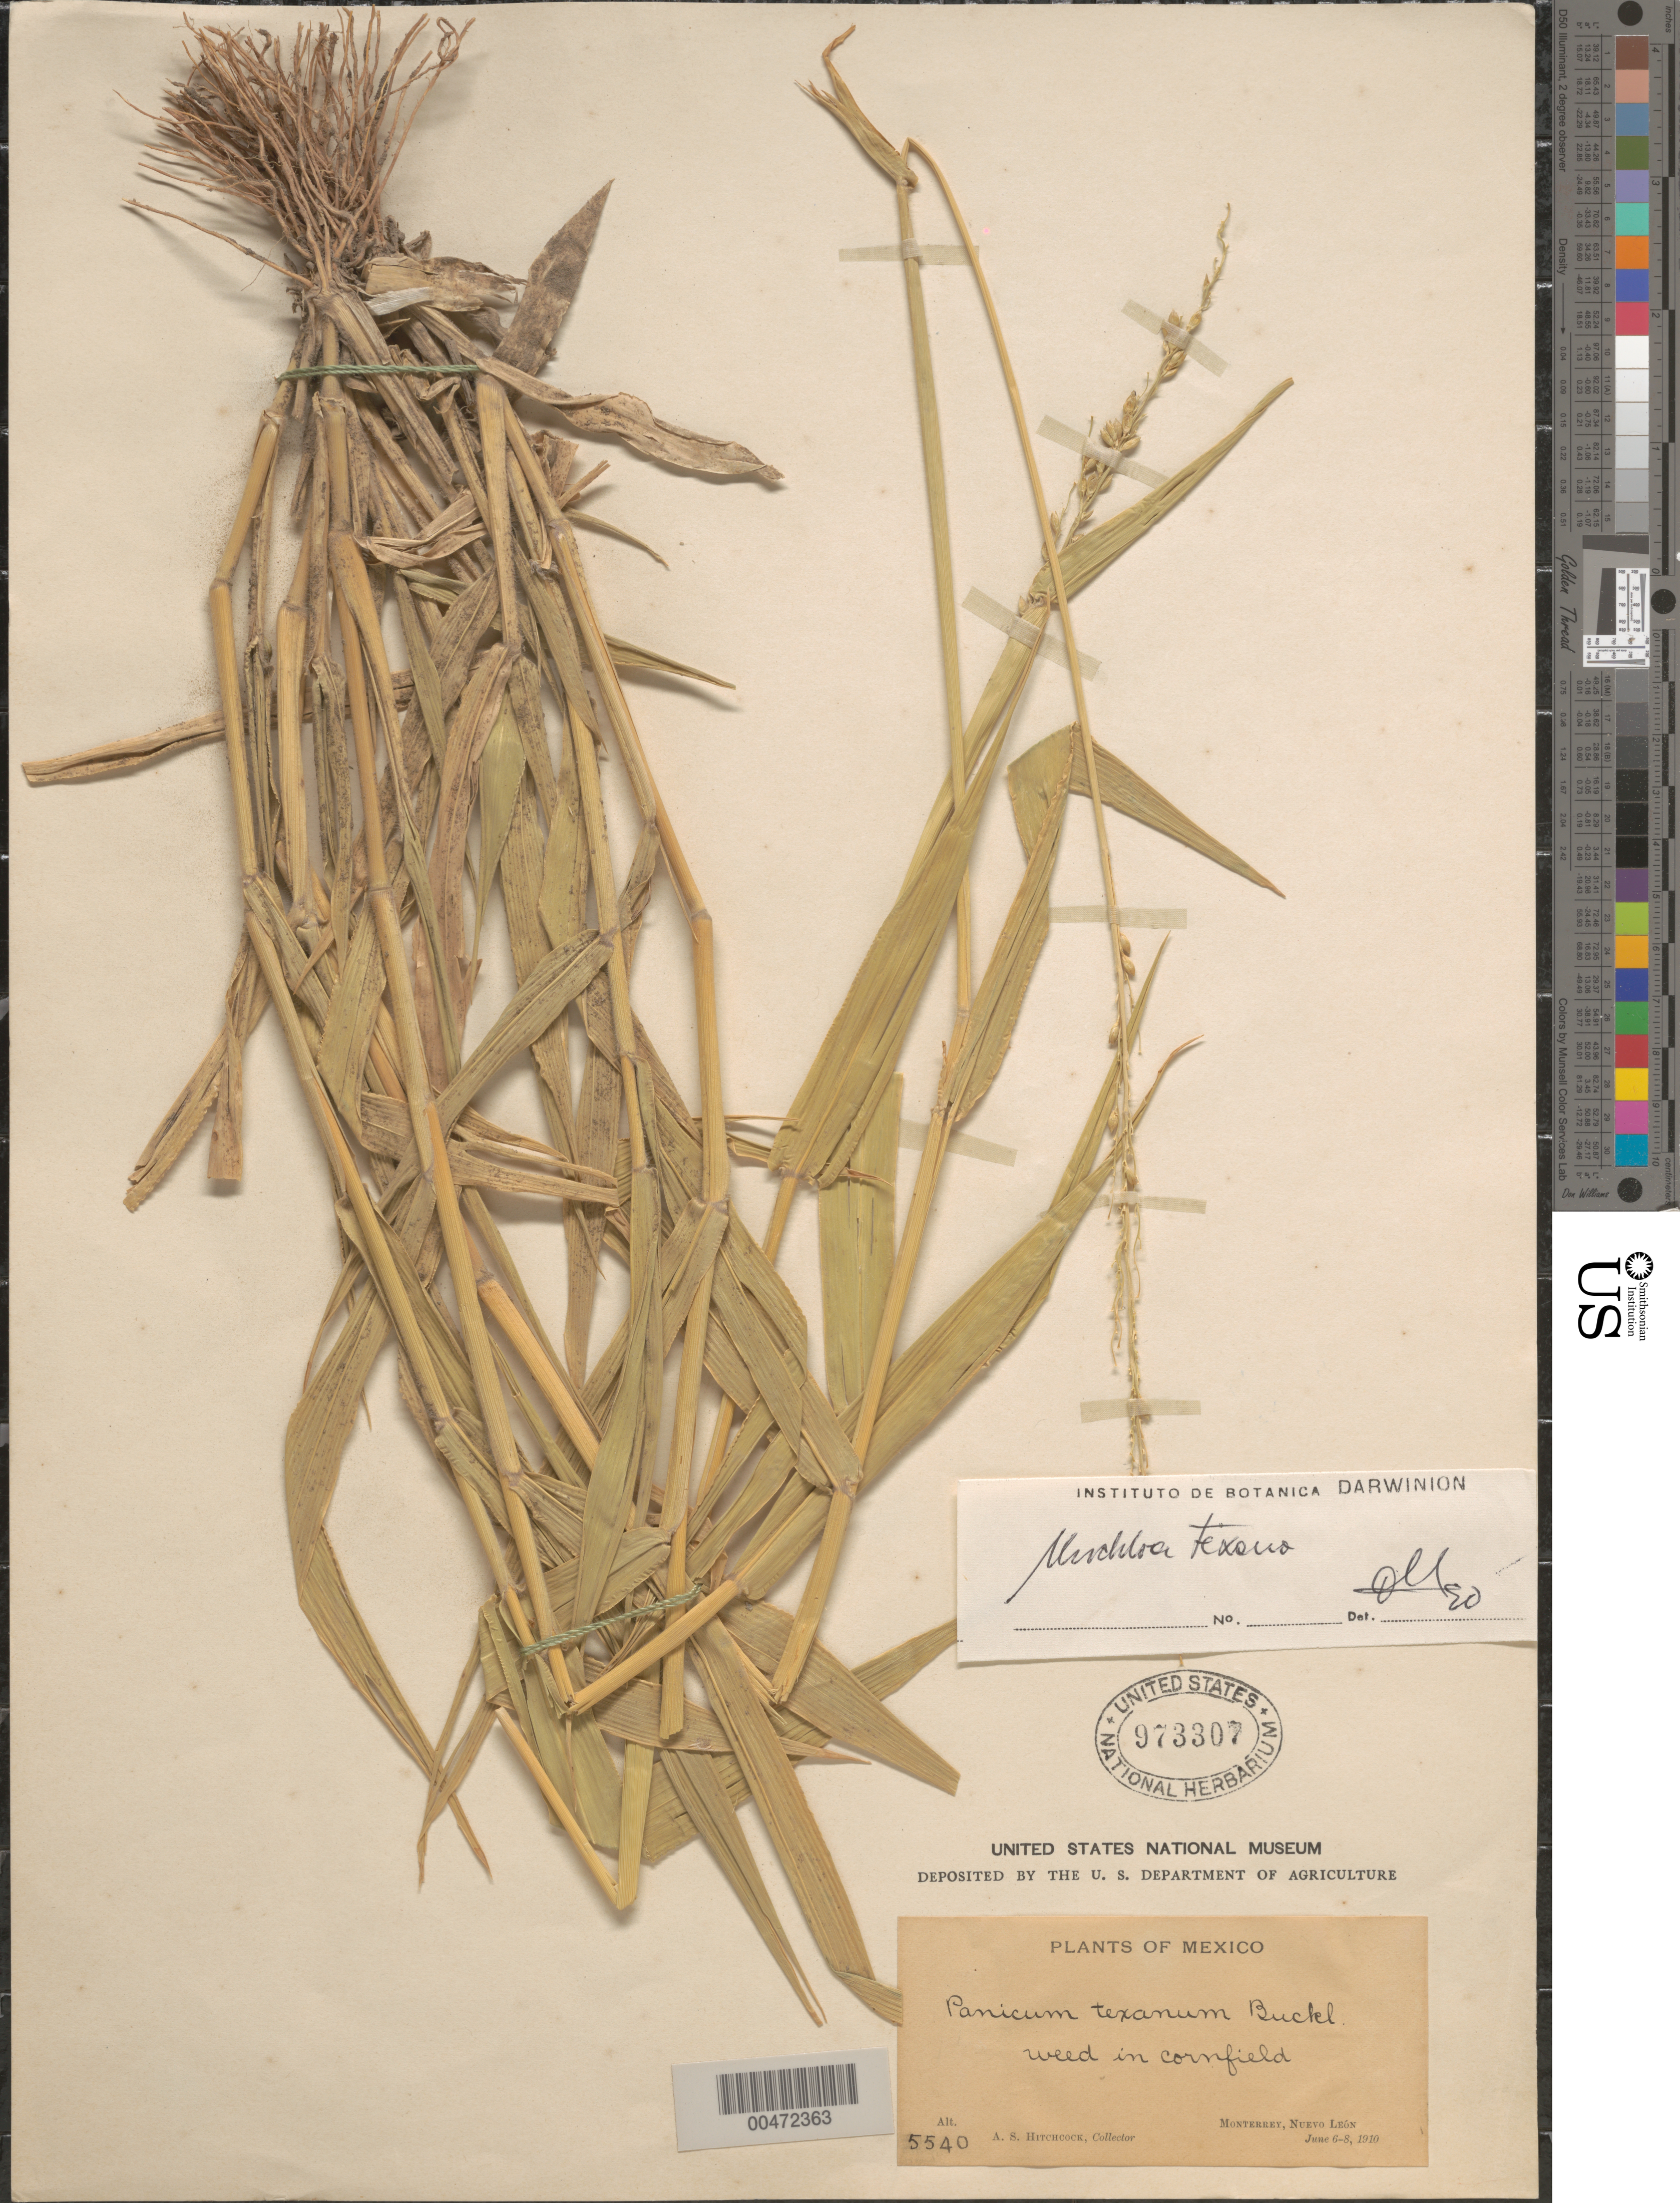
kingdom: Plantae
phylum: Tracheophyta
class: Liliopsida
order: Poales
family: Poaceae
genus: Urochloa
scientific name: Urochloa texana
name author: (Buckley) R.D. Webster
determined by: Morrone, O. N., (SI), Instituto de Botánica Darwinion (Argentina)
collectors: A. S. Hitchcock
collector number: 5540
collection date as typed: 6 Jun 1910 to 8 Jun 1910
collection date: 1910-06-06/1910-06-08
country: Mexico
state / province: Nuevo León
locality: Monterrey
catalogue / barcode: US 973307